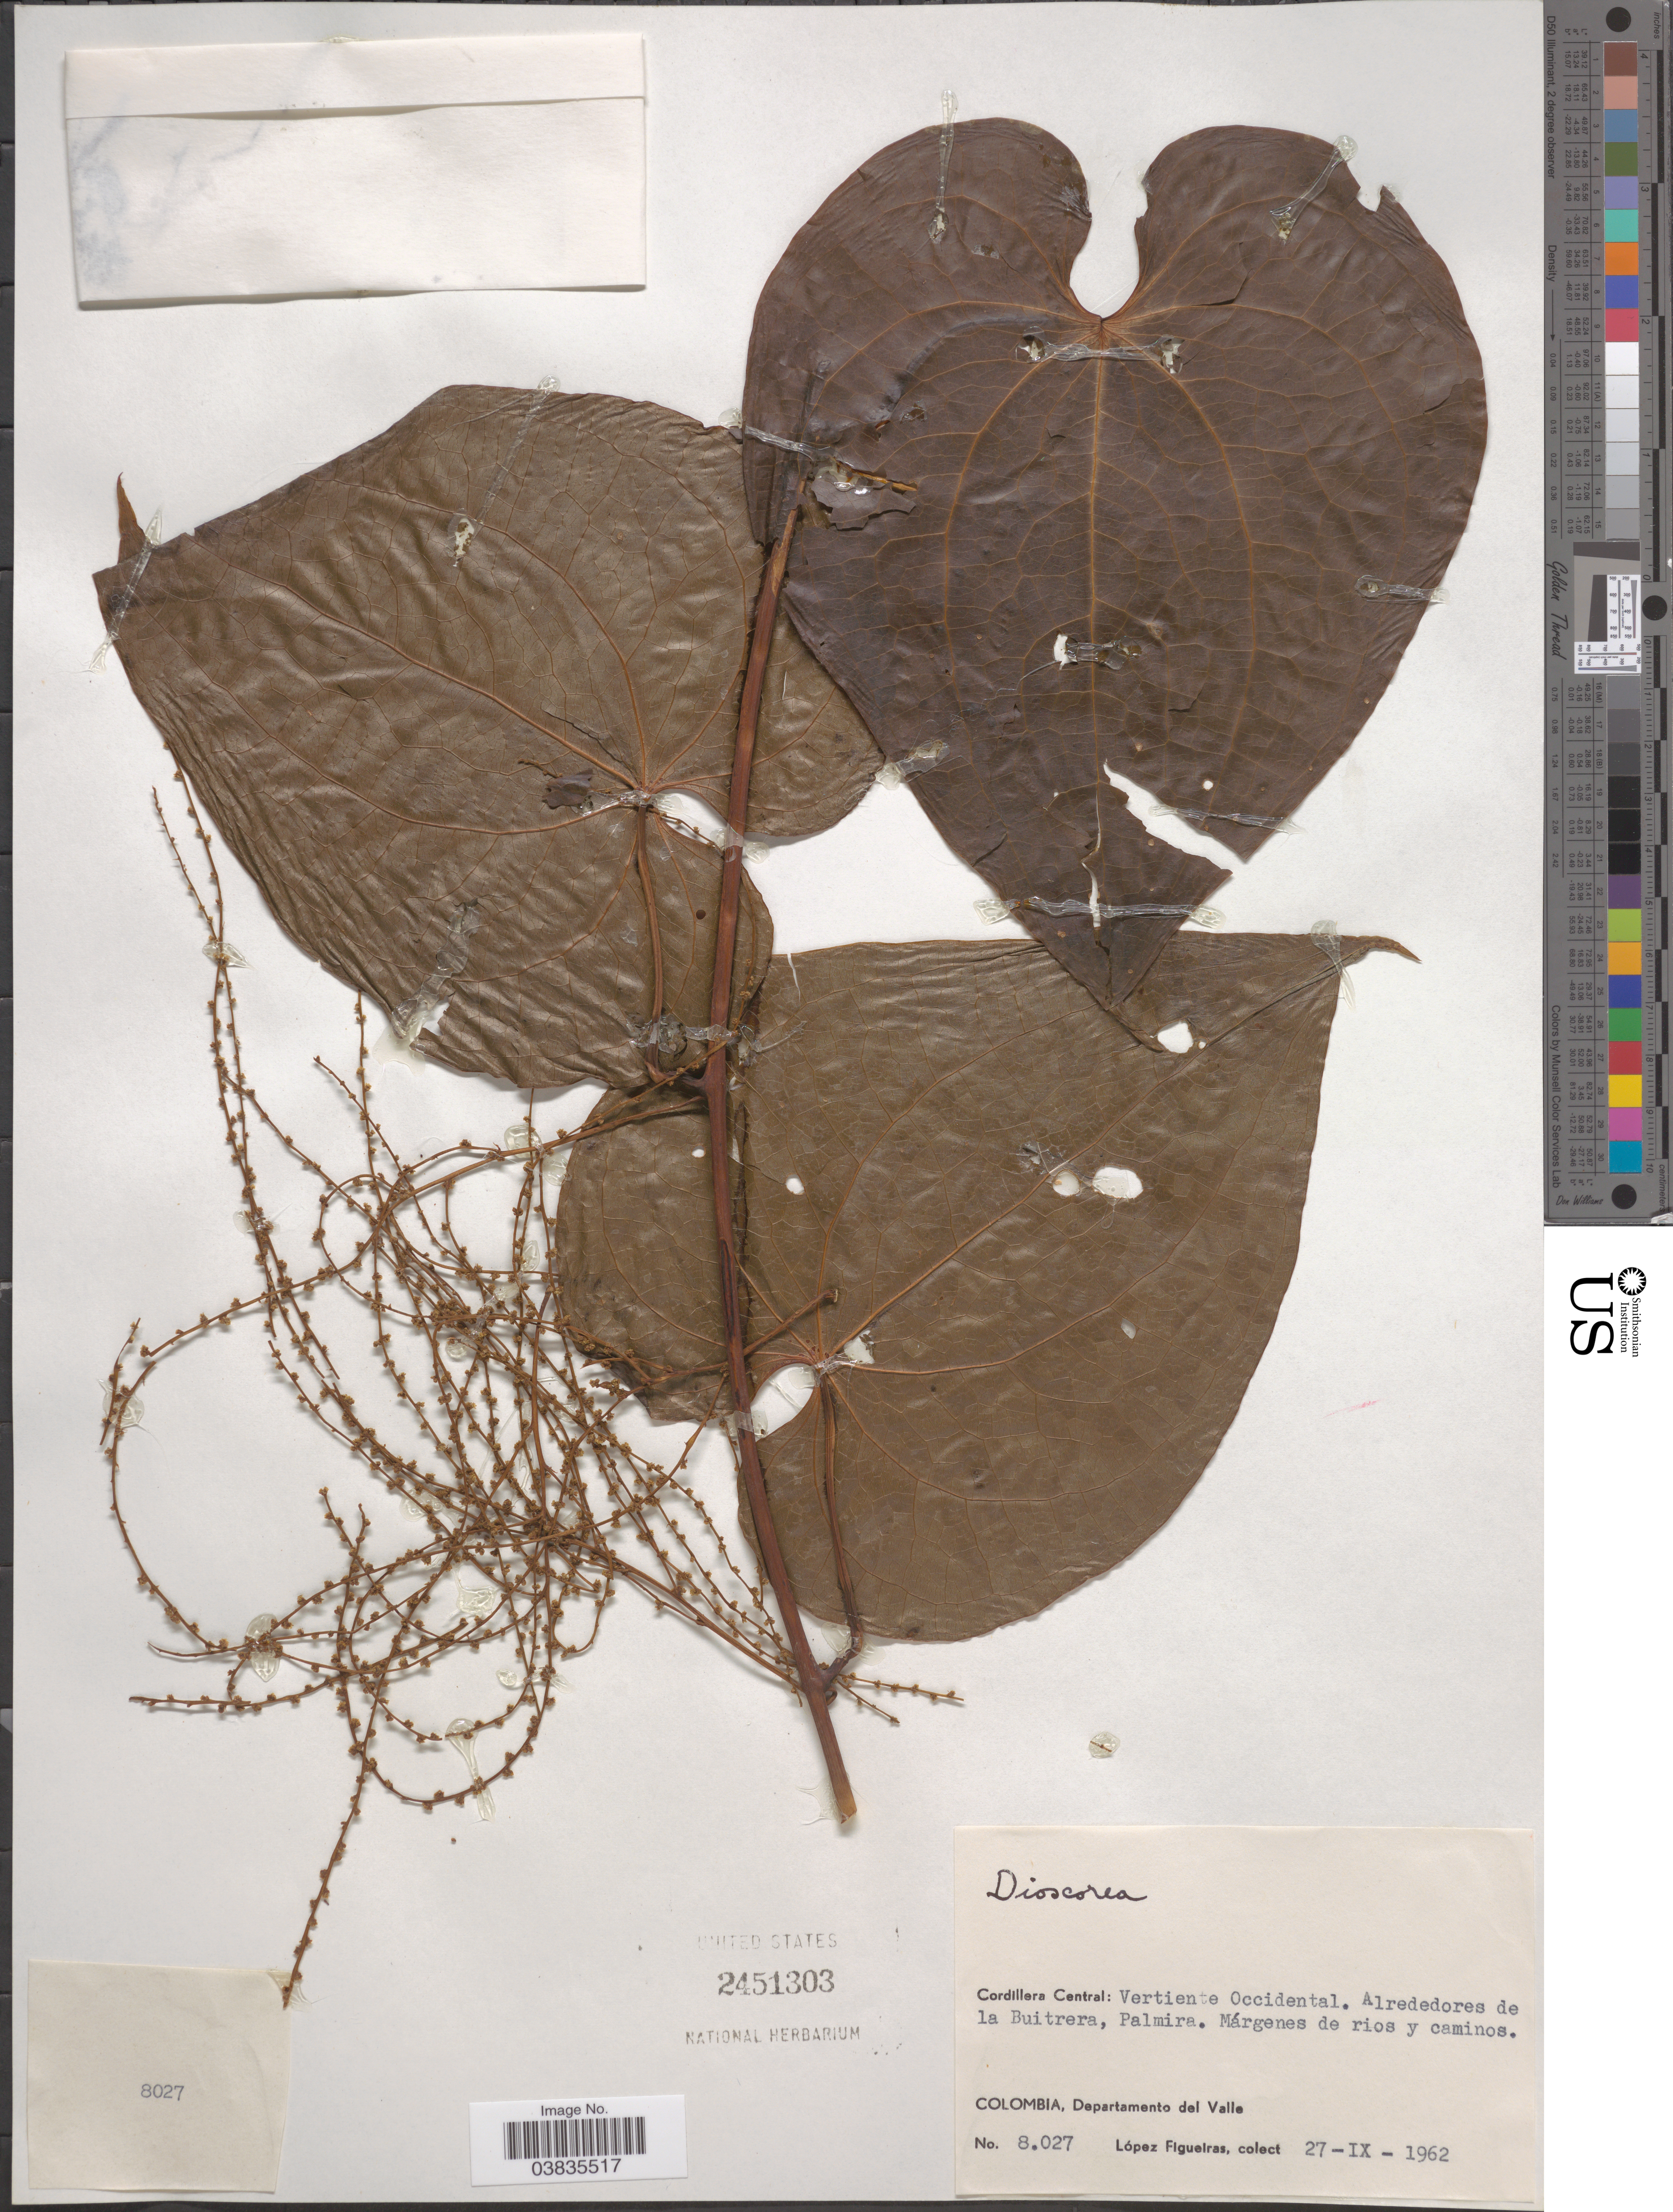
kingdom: Plantae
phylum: Tracheophyta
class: Liliopsida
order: Dioscoreales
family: Dioscoreaceae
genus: Dioscorea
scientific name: Dioscorea sp.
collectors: M. López Figueiras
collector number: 8027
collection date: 1962-09-27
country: Colombia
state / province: Valle del Cauca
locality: Cordillera Central: Vertiente Occidental. Alrededores de la Buitrera, Palmira. Departamento del Valle.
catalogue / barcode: US 2451303